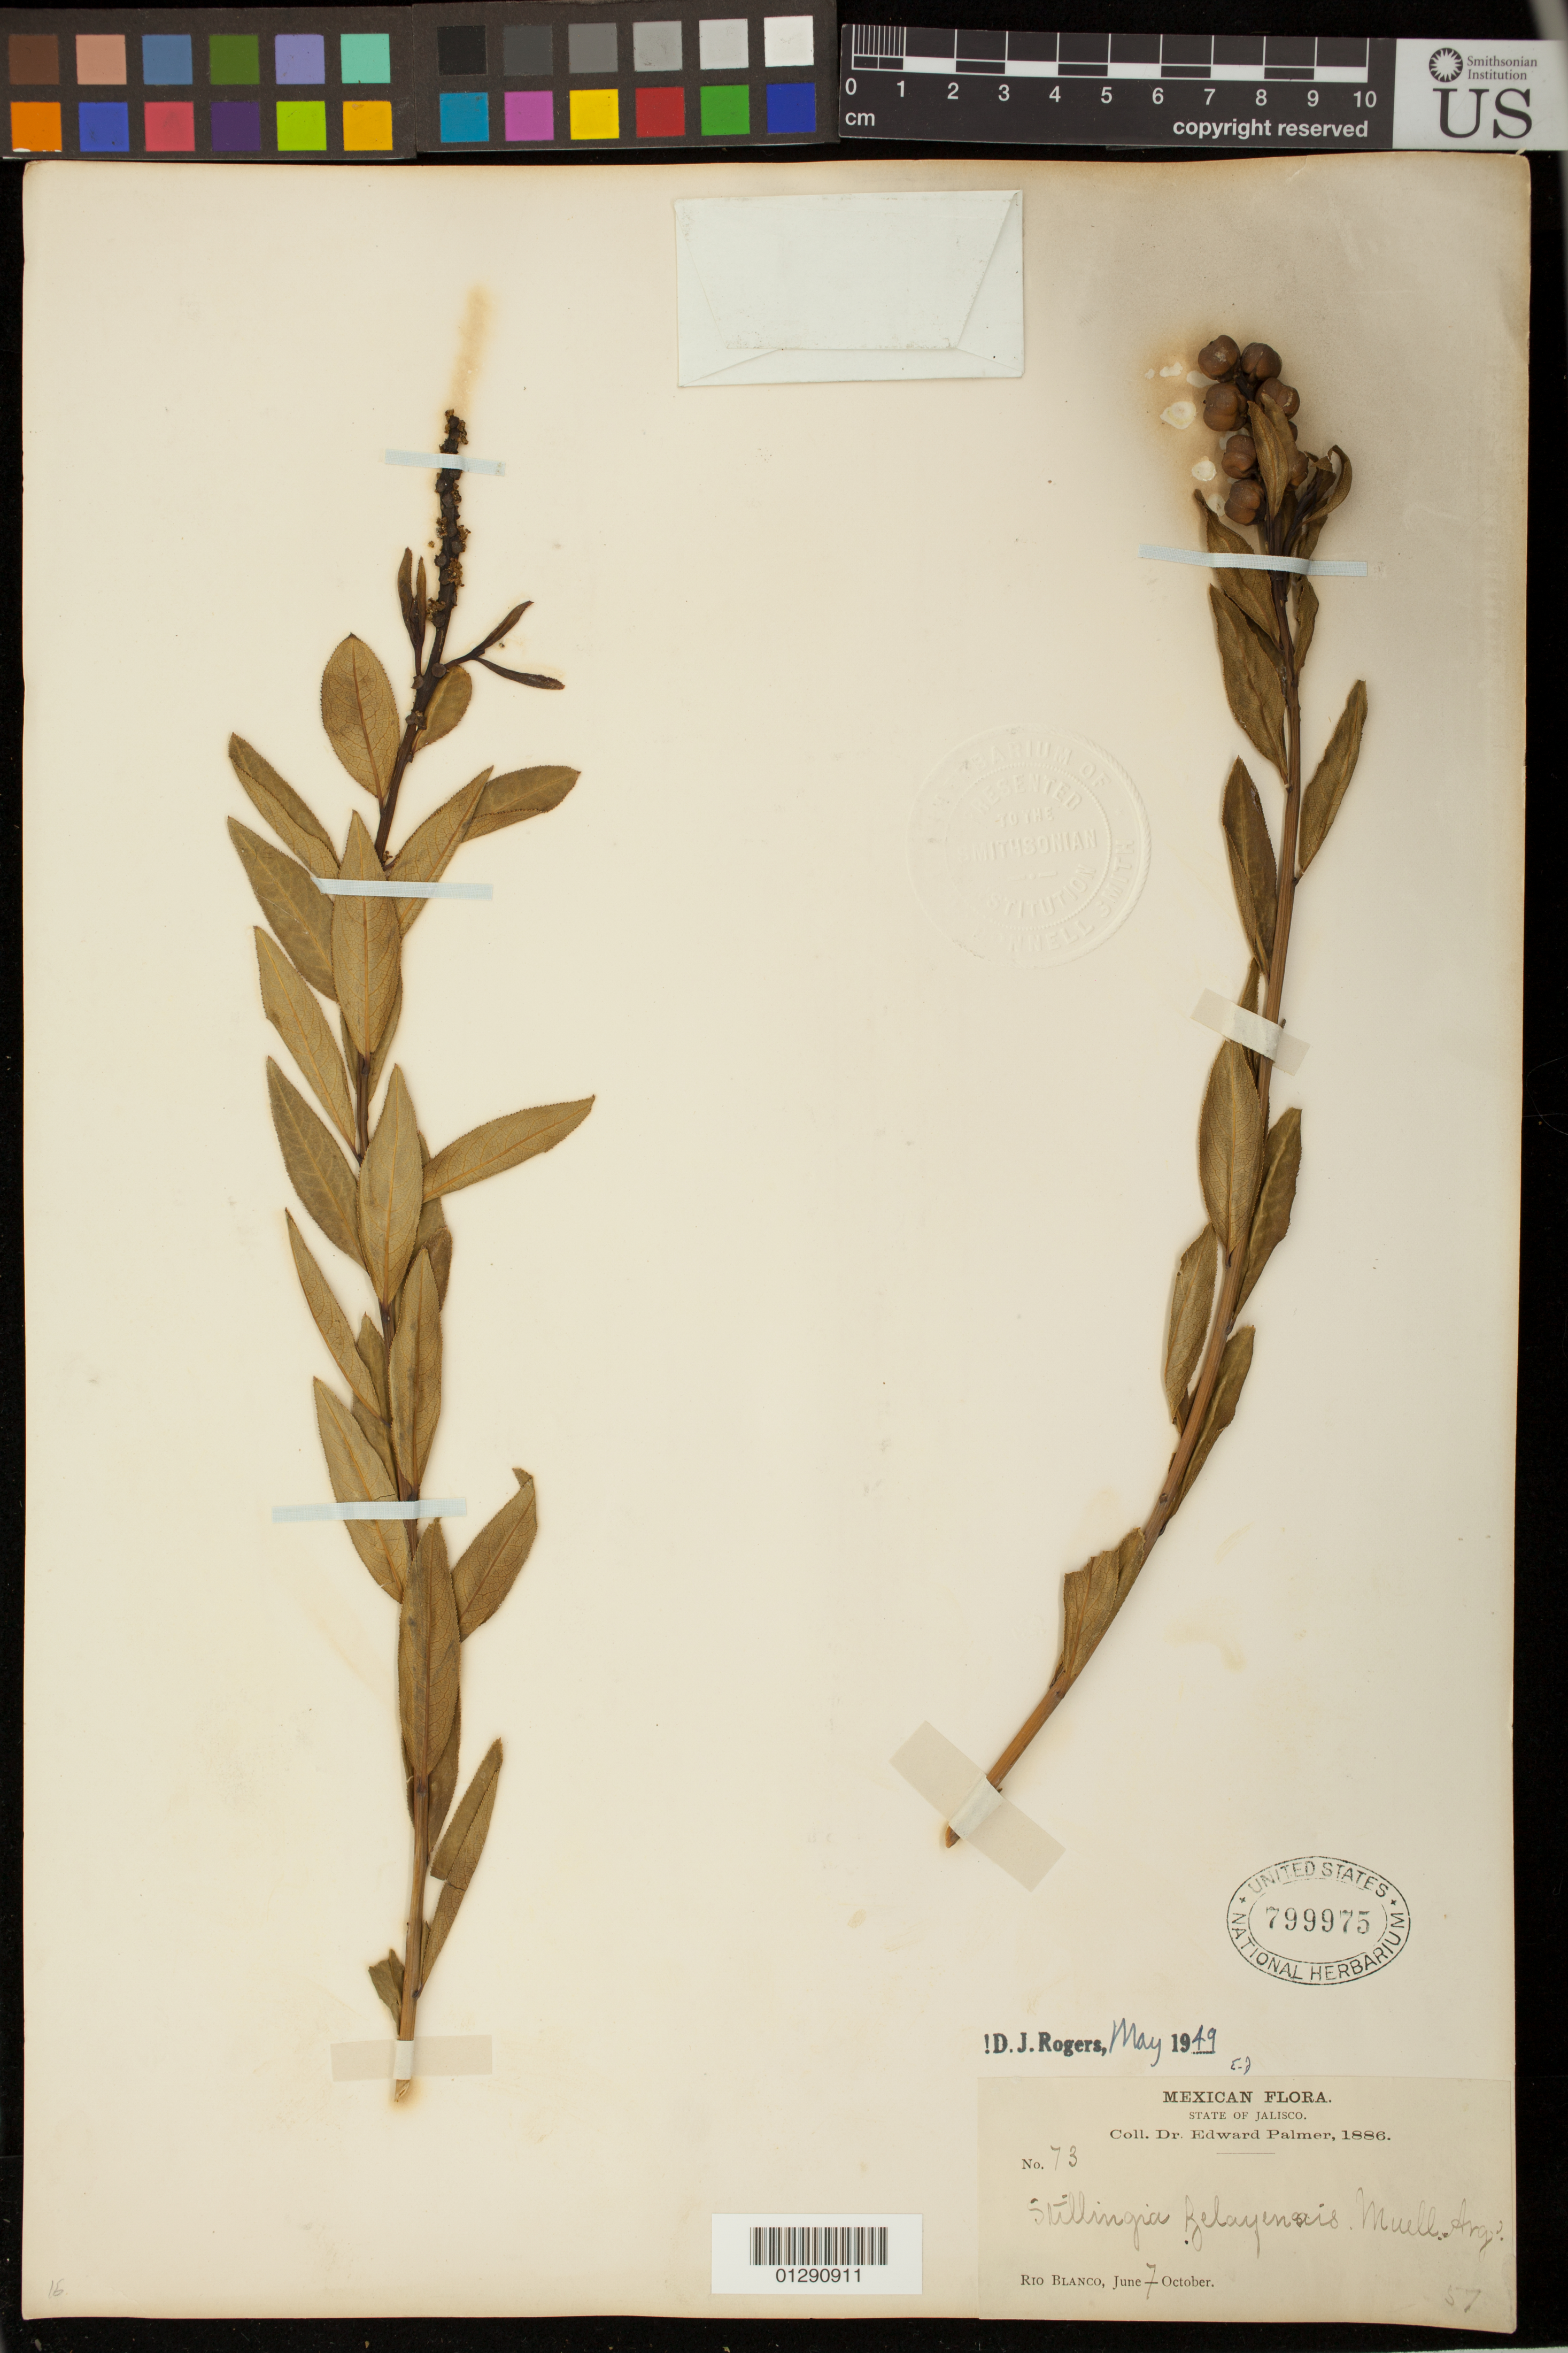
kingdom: Plantae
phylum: Tracheophyta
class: Magnoliopsida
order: Malpighiales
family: Euphorbiaceae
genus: Stillingia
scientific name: Stillingia zelayensis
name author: (Kunth) Müll. Arg.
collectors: E. Palmer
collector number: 73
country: Mexico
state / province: Jalisco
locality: Rio Blanco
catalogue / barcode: US 799975